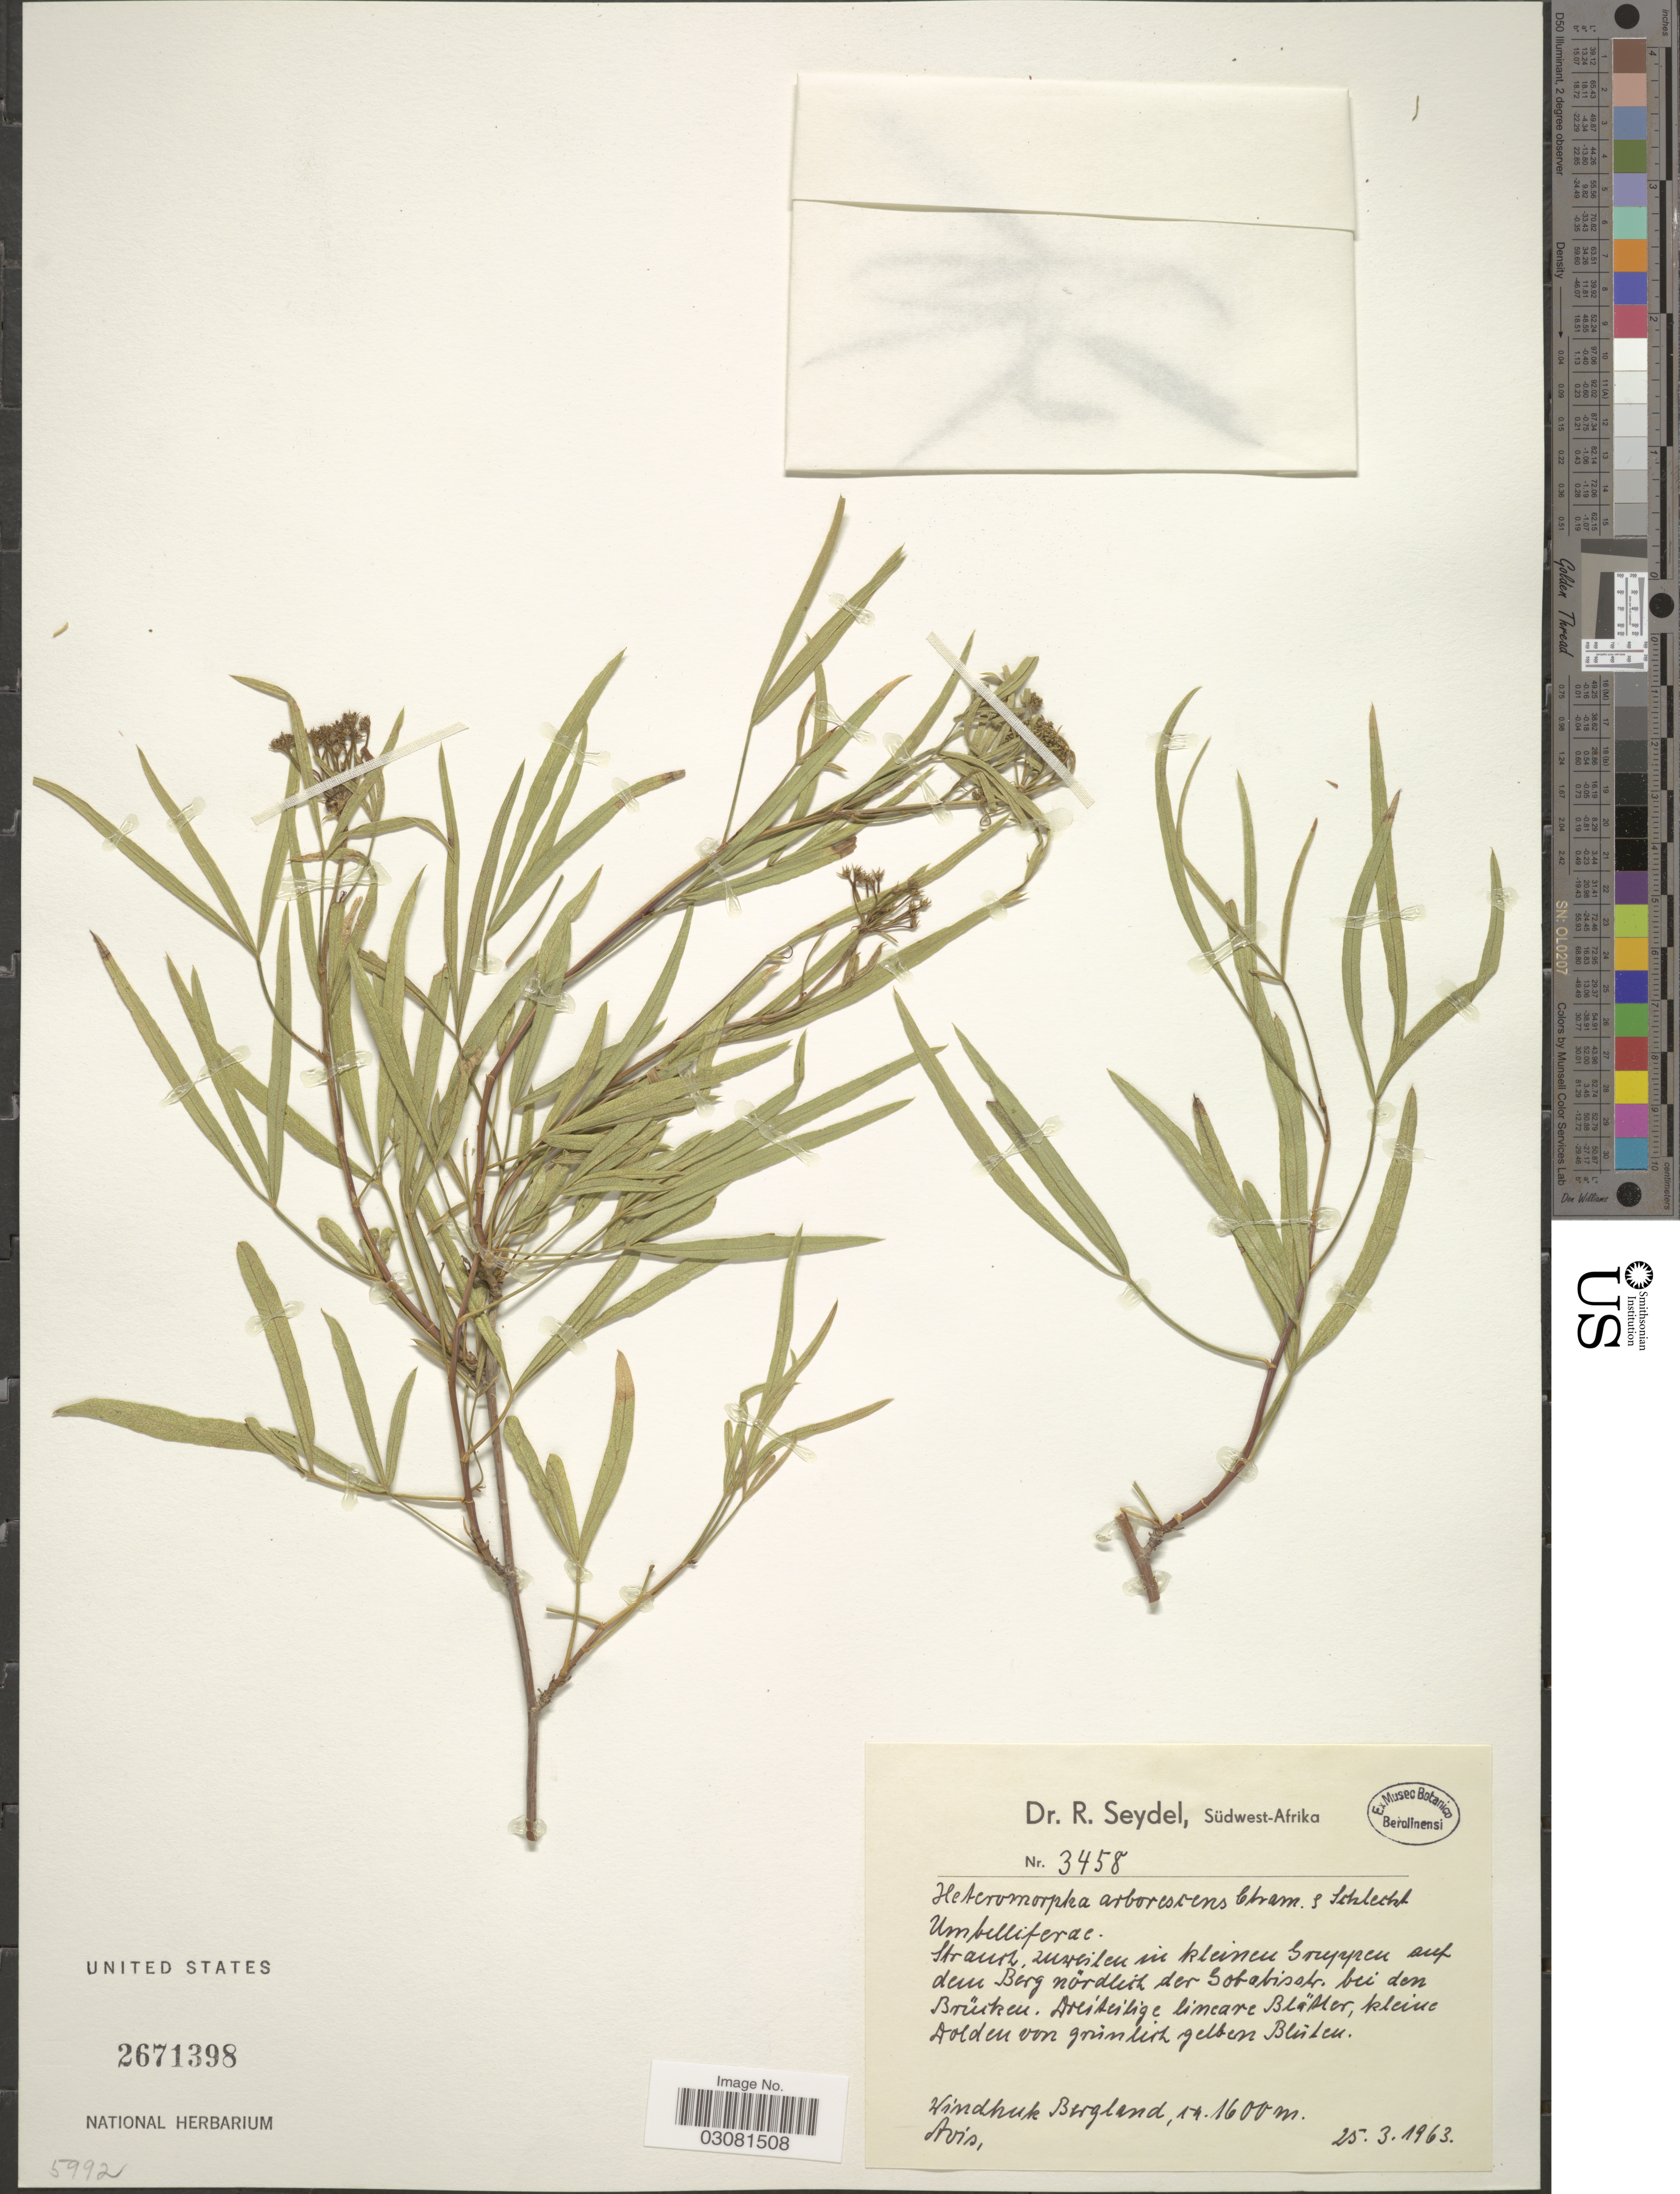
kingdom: Plantae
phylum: Tracheophyta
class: Magnoliopsida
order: Apiales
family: Apiaceae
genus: Heteromorpha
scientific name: Heteromorpha arborescens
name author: Cham. & Schltdl.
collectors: R. Seydel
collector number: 3458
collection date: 1963-03-25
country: Namibia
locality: Südwest-Afrika, Windhuk, Bergland, Avis.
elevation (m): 1600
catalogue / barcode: US 2671398